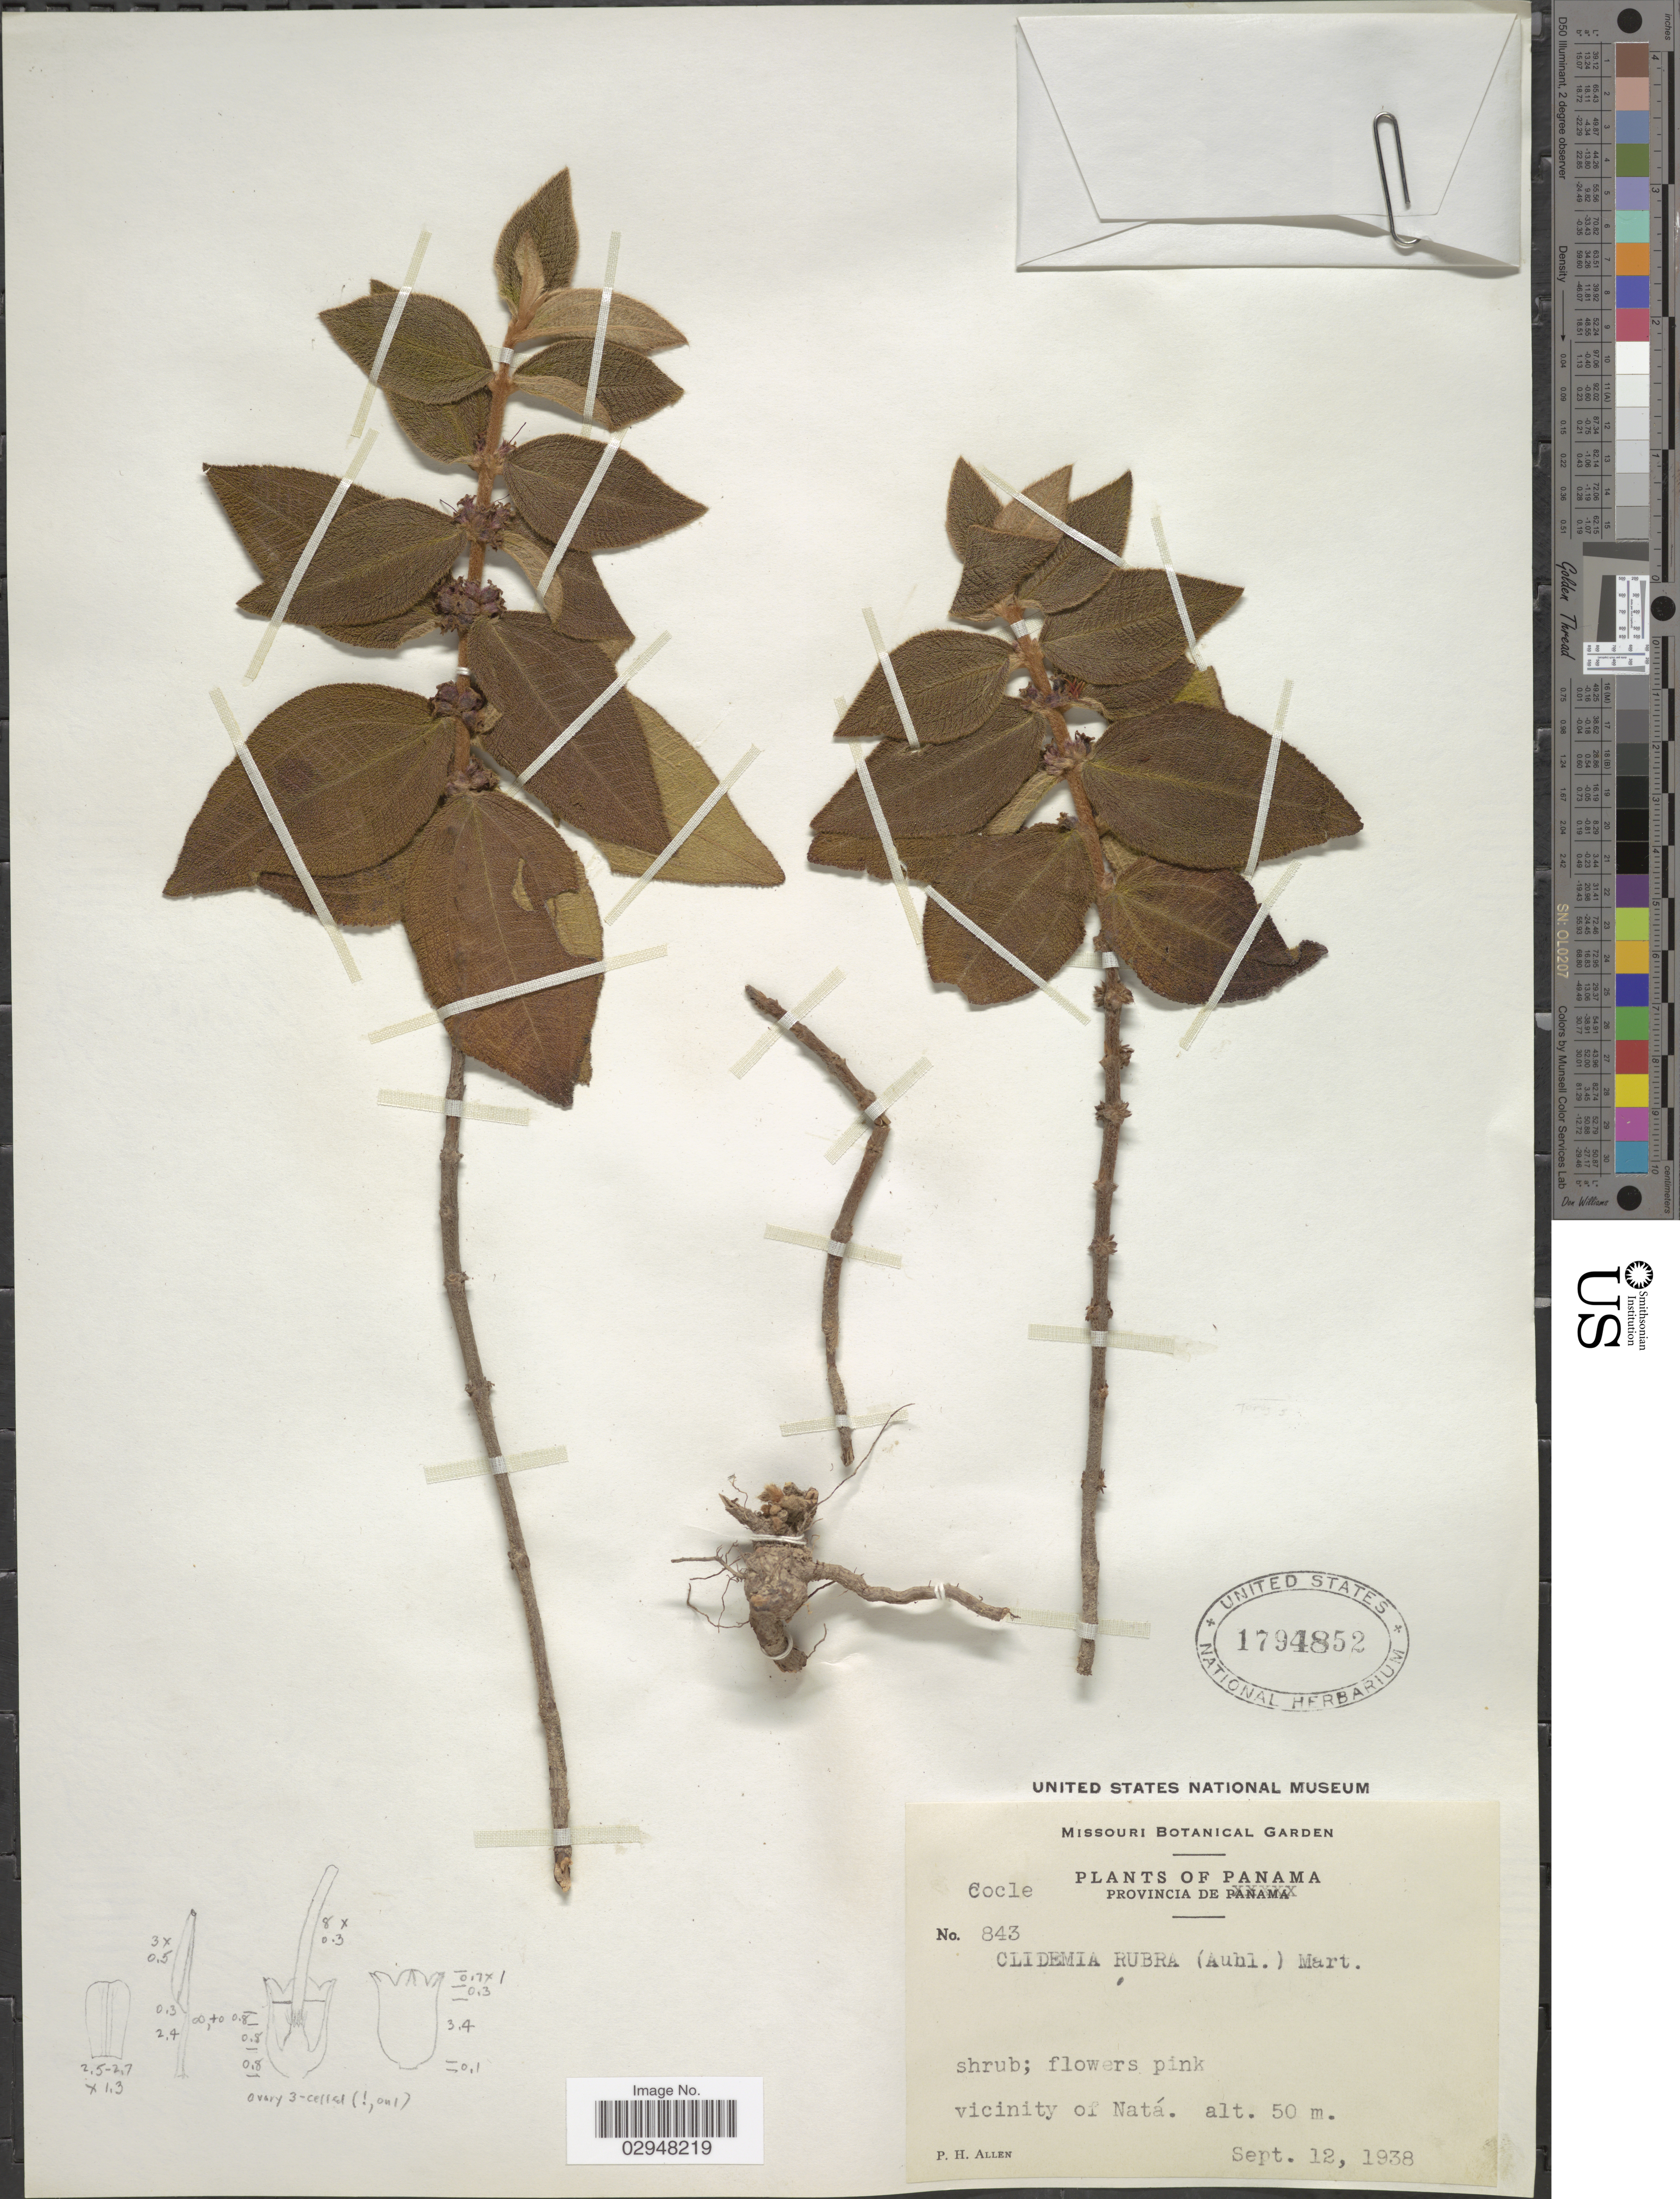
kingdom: Plantae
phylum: Tracheophyta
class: Magnoliopsida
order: Myrtales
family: Melastomataceae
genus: Clidemia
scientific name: Clidemia rubra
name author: (Aubl.) Mart.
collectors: P. H. Allen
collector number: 843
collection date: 1938-09-12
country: Panama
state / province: Coclé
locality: Vicinity of Natá.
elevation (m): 50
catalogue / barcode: US 1794852